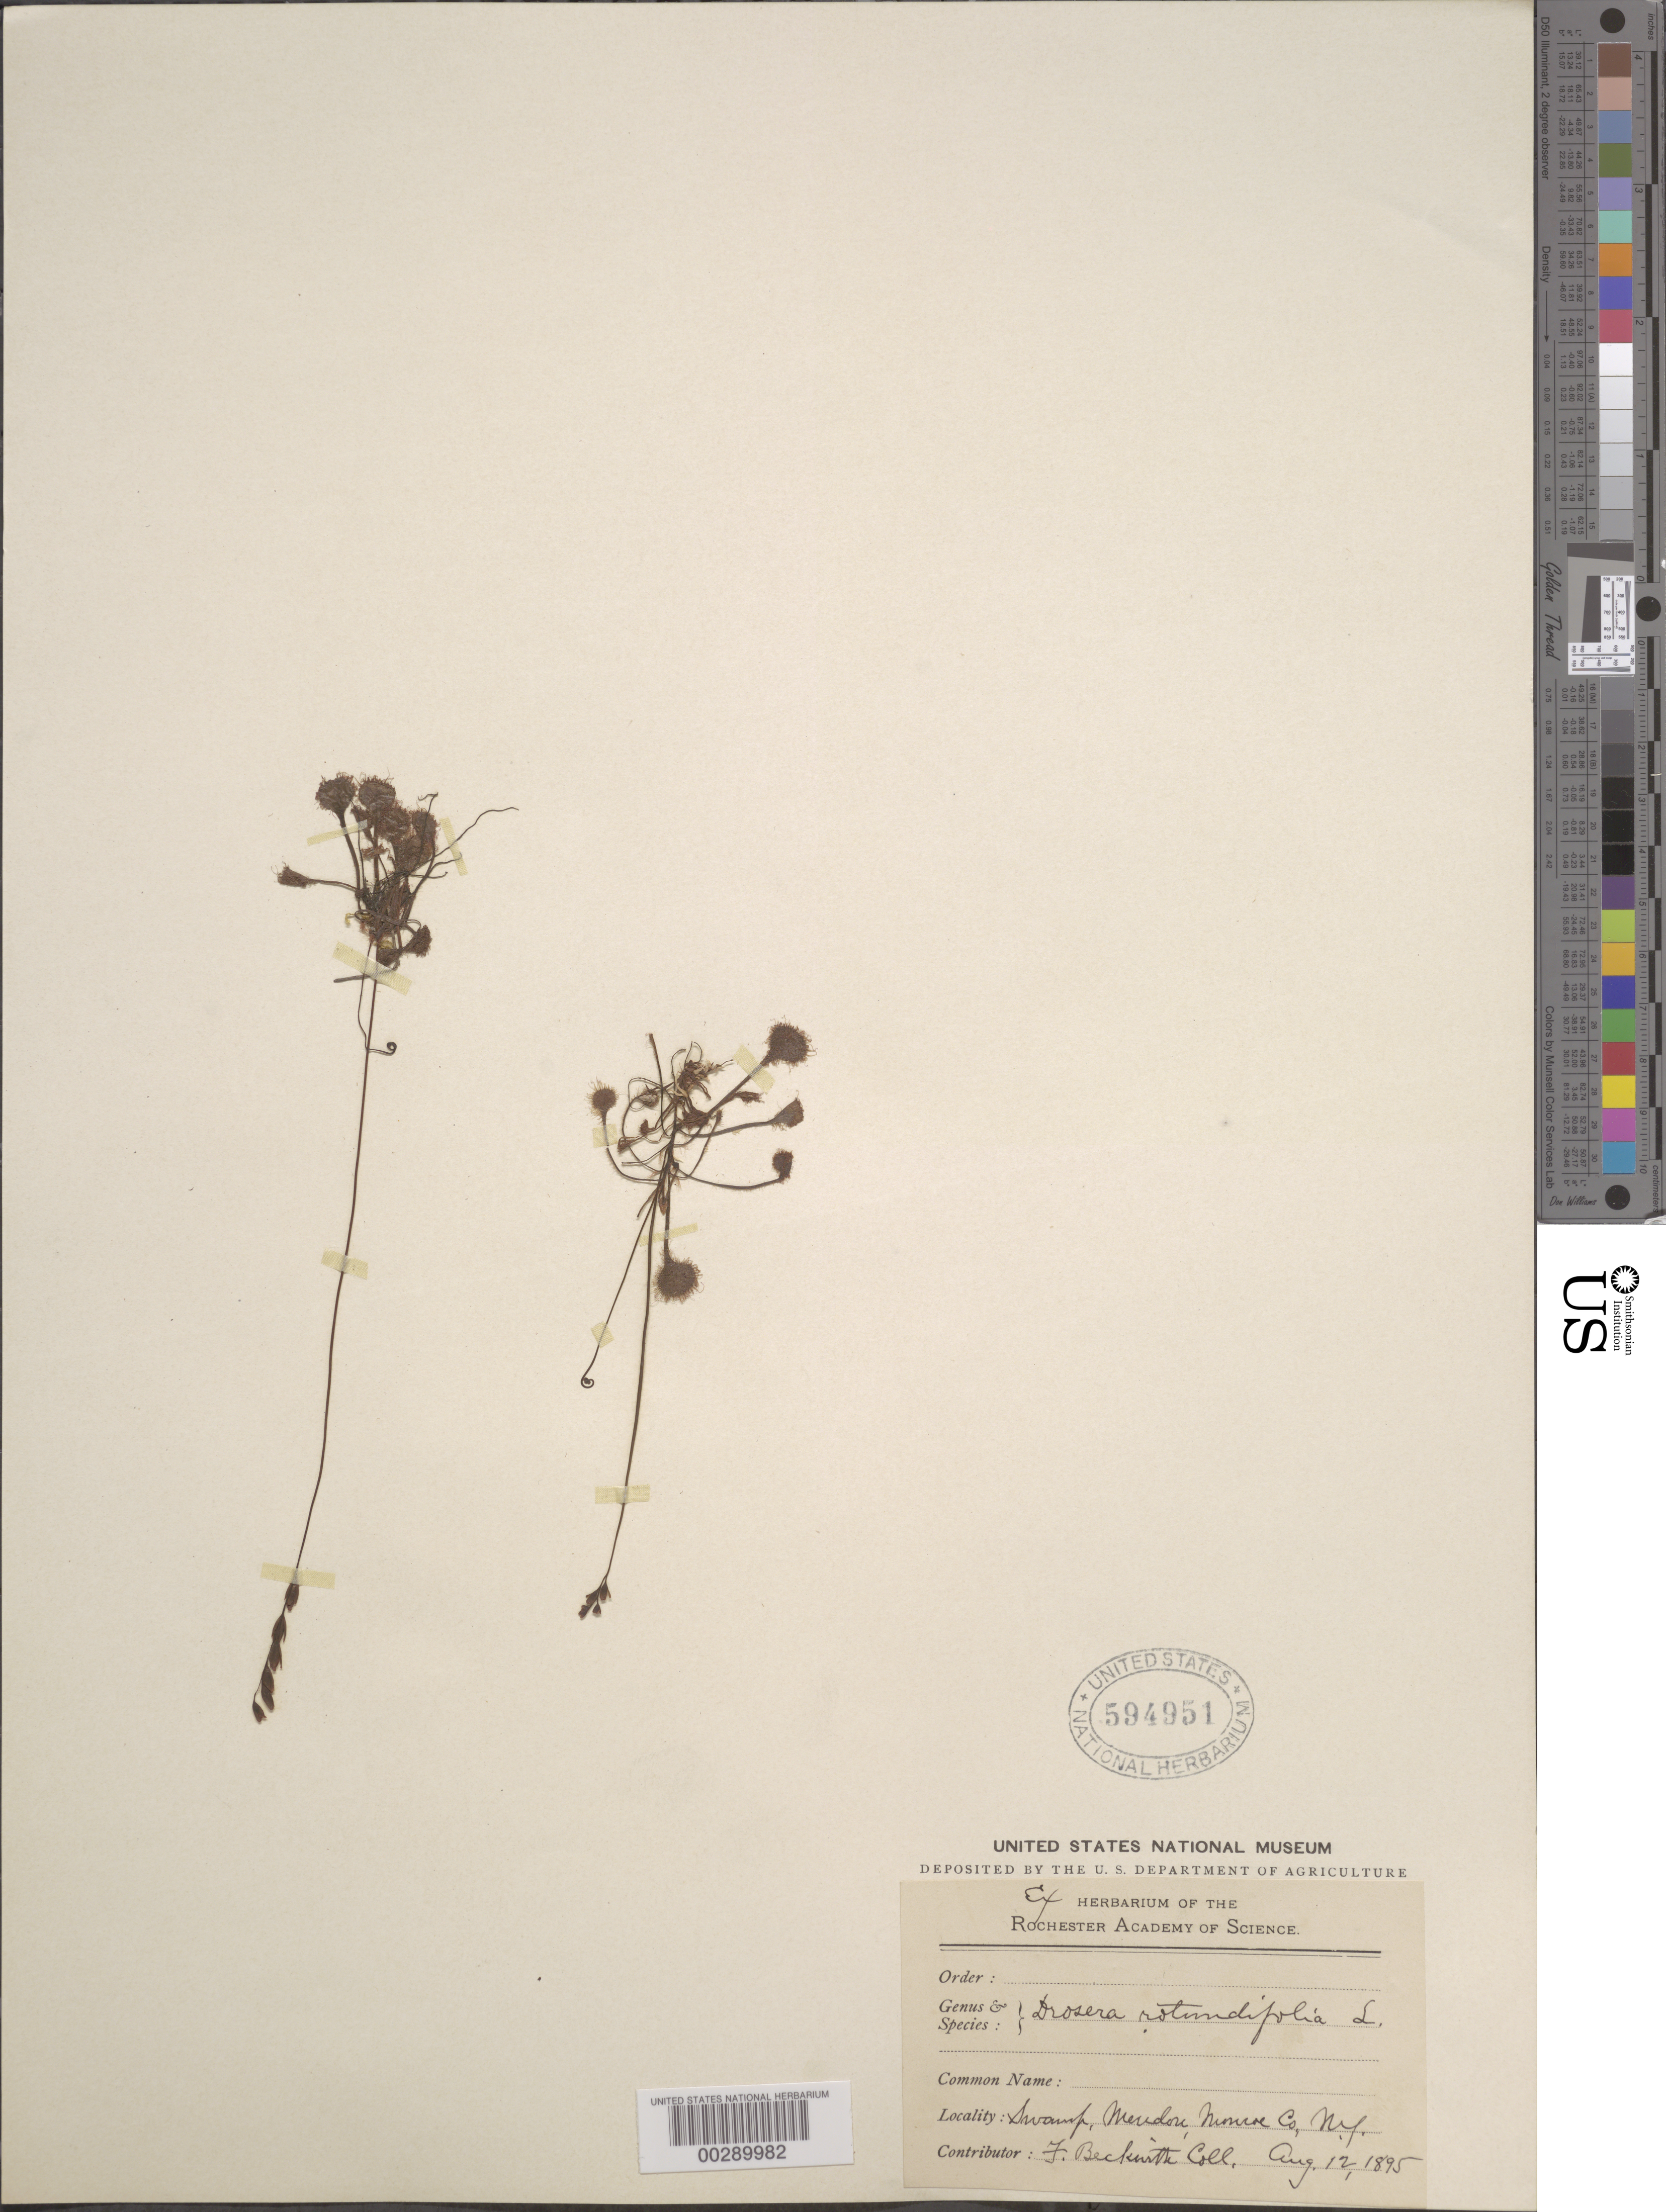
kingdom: Plantae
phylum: Tracheophyta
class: Magnoliopsida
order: Caryophyllales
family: Droseraceae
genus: Drosera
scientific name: Drosera rotundifolia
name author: L.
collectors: F. Beckwith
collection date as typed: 12 Aug 1895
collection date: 1895-08-12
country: United States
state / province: New York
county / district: Monroe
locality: Meridon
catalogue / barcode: US 594951